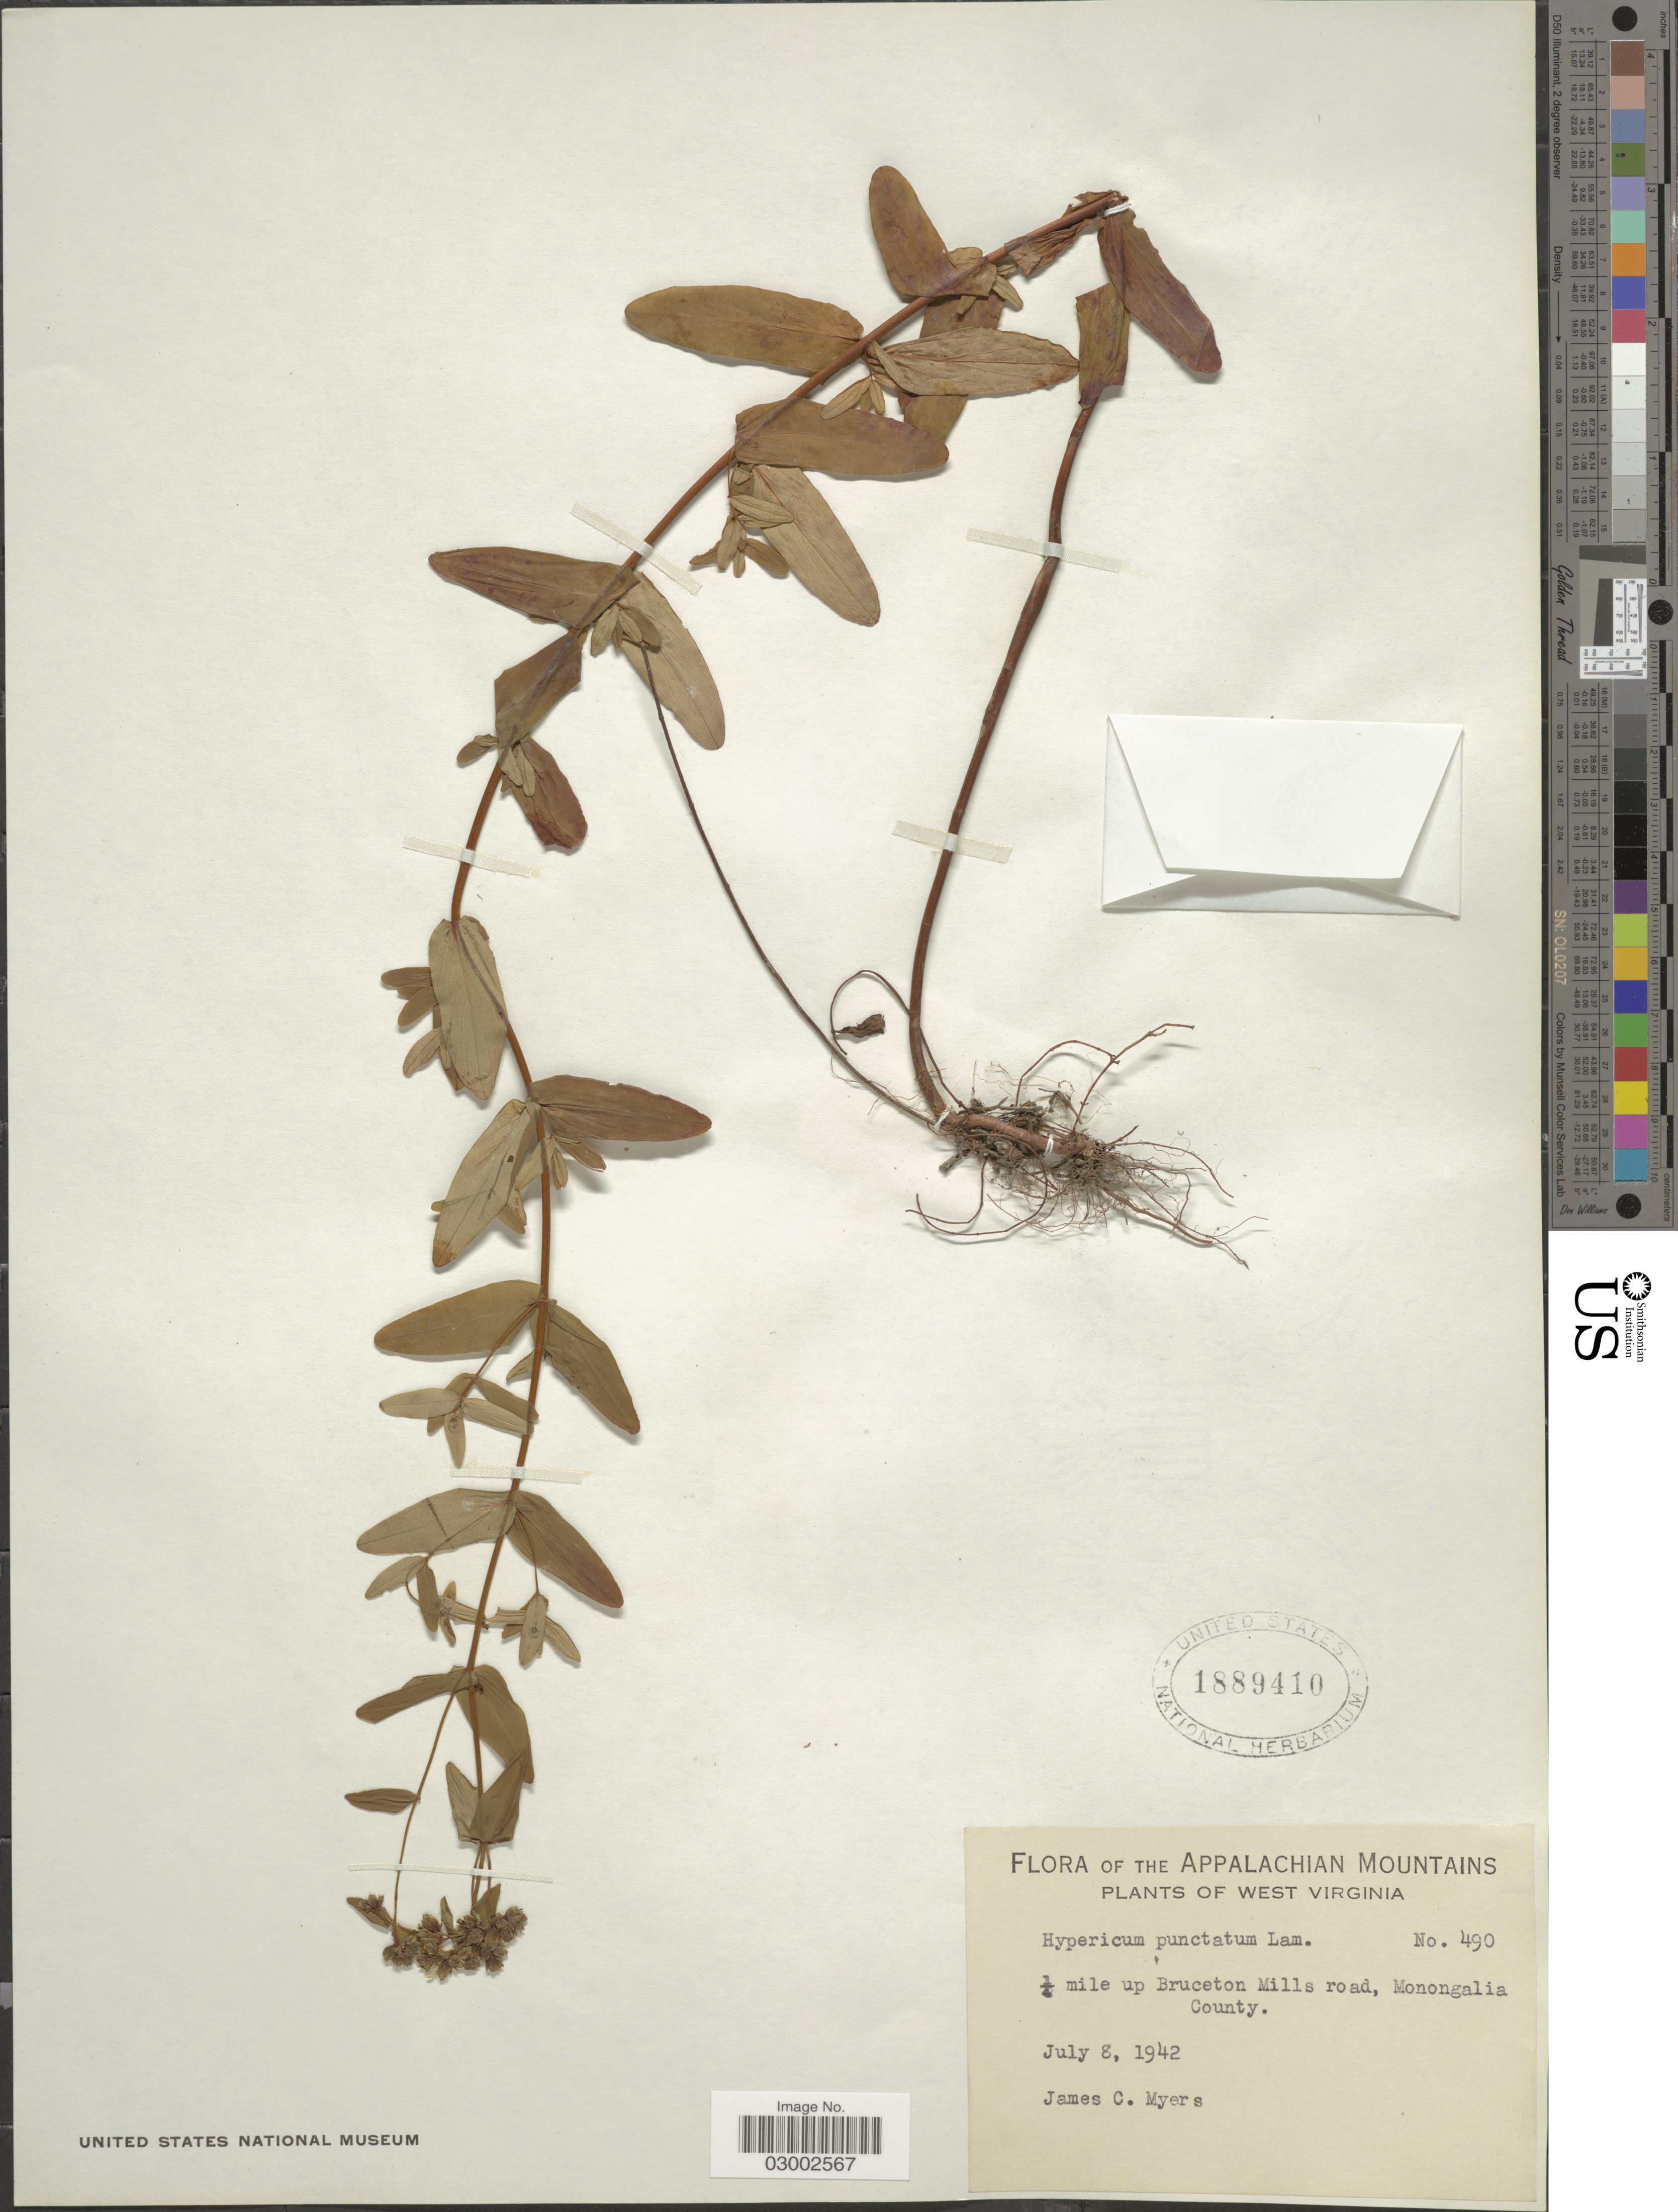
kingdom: Plantae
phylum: Tracheophyta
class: Magnoliopsida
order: Malpighiales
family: Hypericaceae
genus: Hypericum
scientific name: Hypericum punctatum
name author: Lam.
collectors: J. C. Myers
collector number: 490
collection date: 1942-07-08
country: United States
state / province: West Virginia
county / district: Monongalia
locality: Appalachian Mountains. ¼ mile up Bruceton Mills road, Monongalia County.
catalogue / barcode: US 1889410